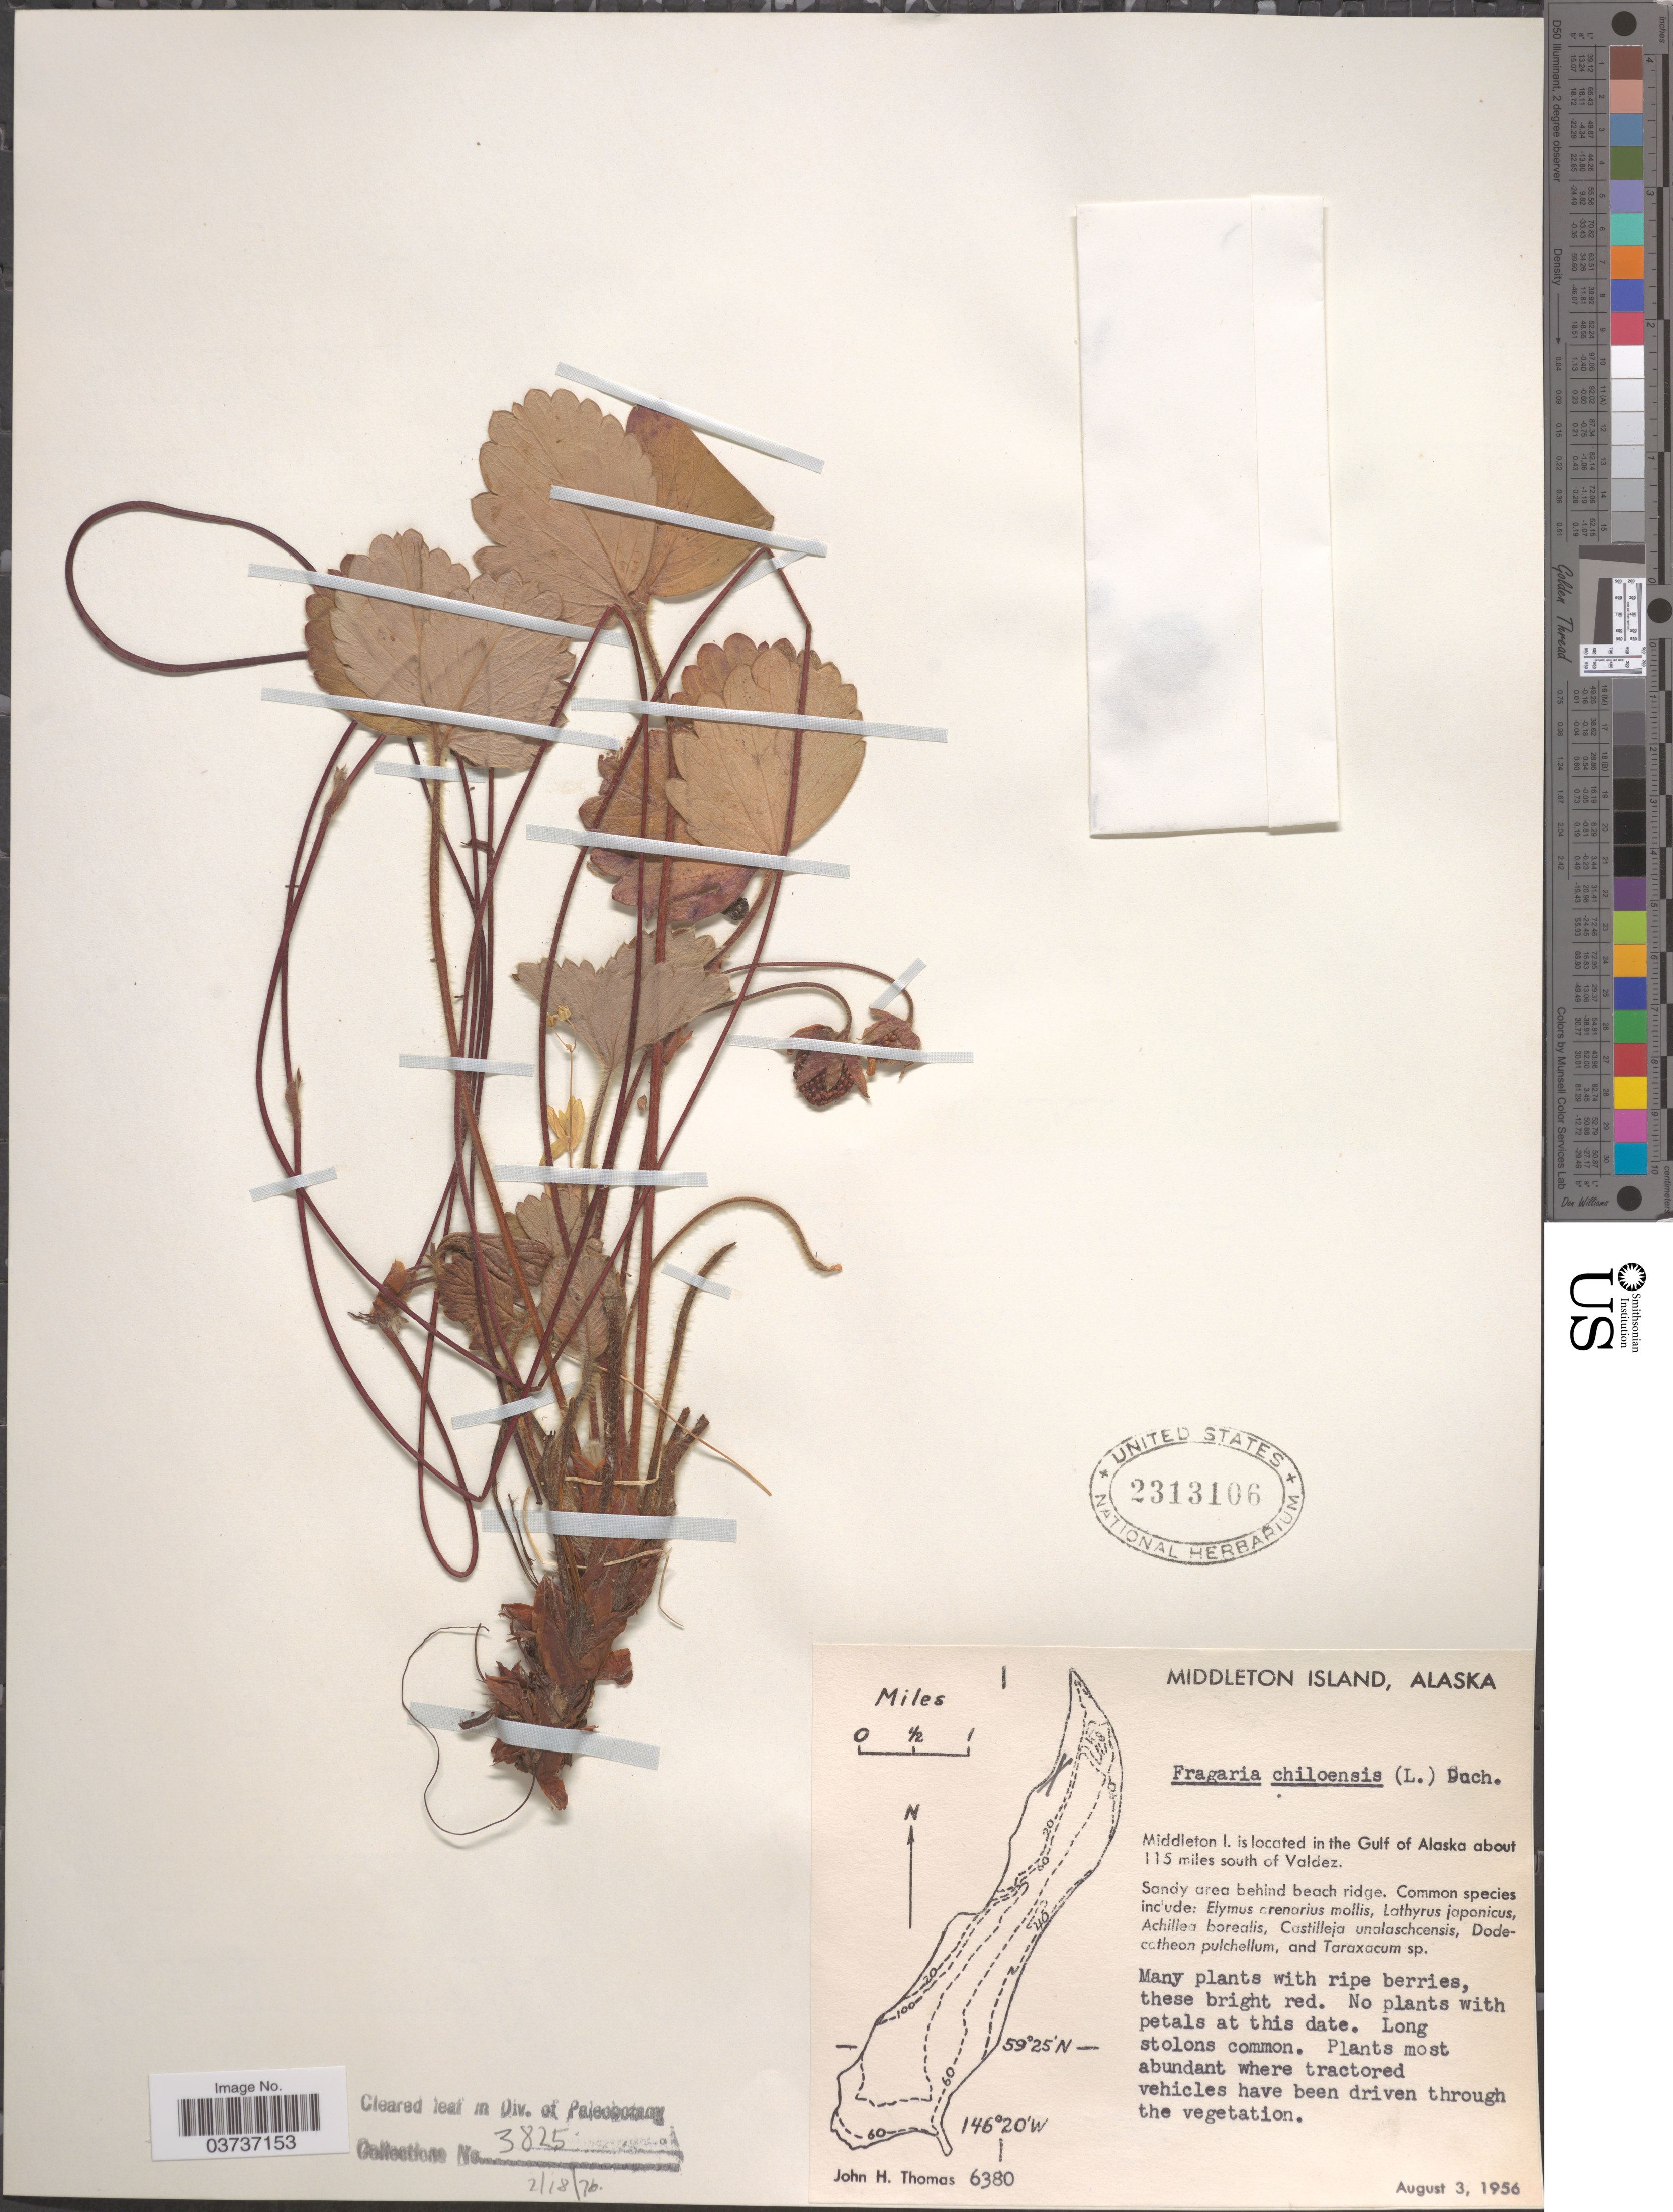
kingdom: Plantae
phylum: Tracheophyta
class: Magnoliopsida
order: Rosales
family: Rosaceae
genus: Fragaria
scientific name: Fragaria chiloensis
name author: (L.) Mill.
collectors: J. H. Thomas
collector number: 6380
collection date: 1956-08-03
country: United States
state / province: Alaska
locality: Middleton Island. Middleton I. is located in the Gulf of Alaska about 115 miles south of Valdez.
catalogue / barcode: US 2313106